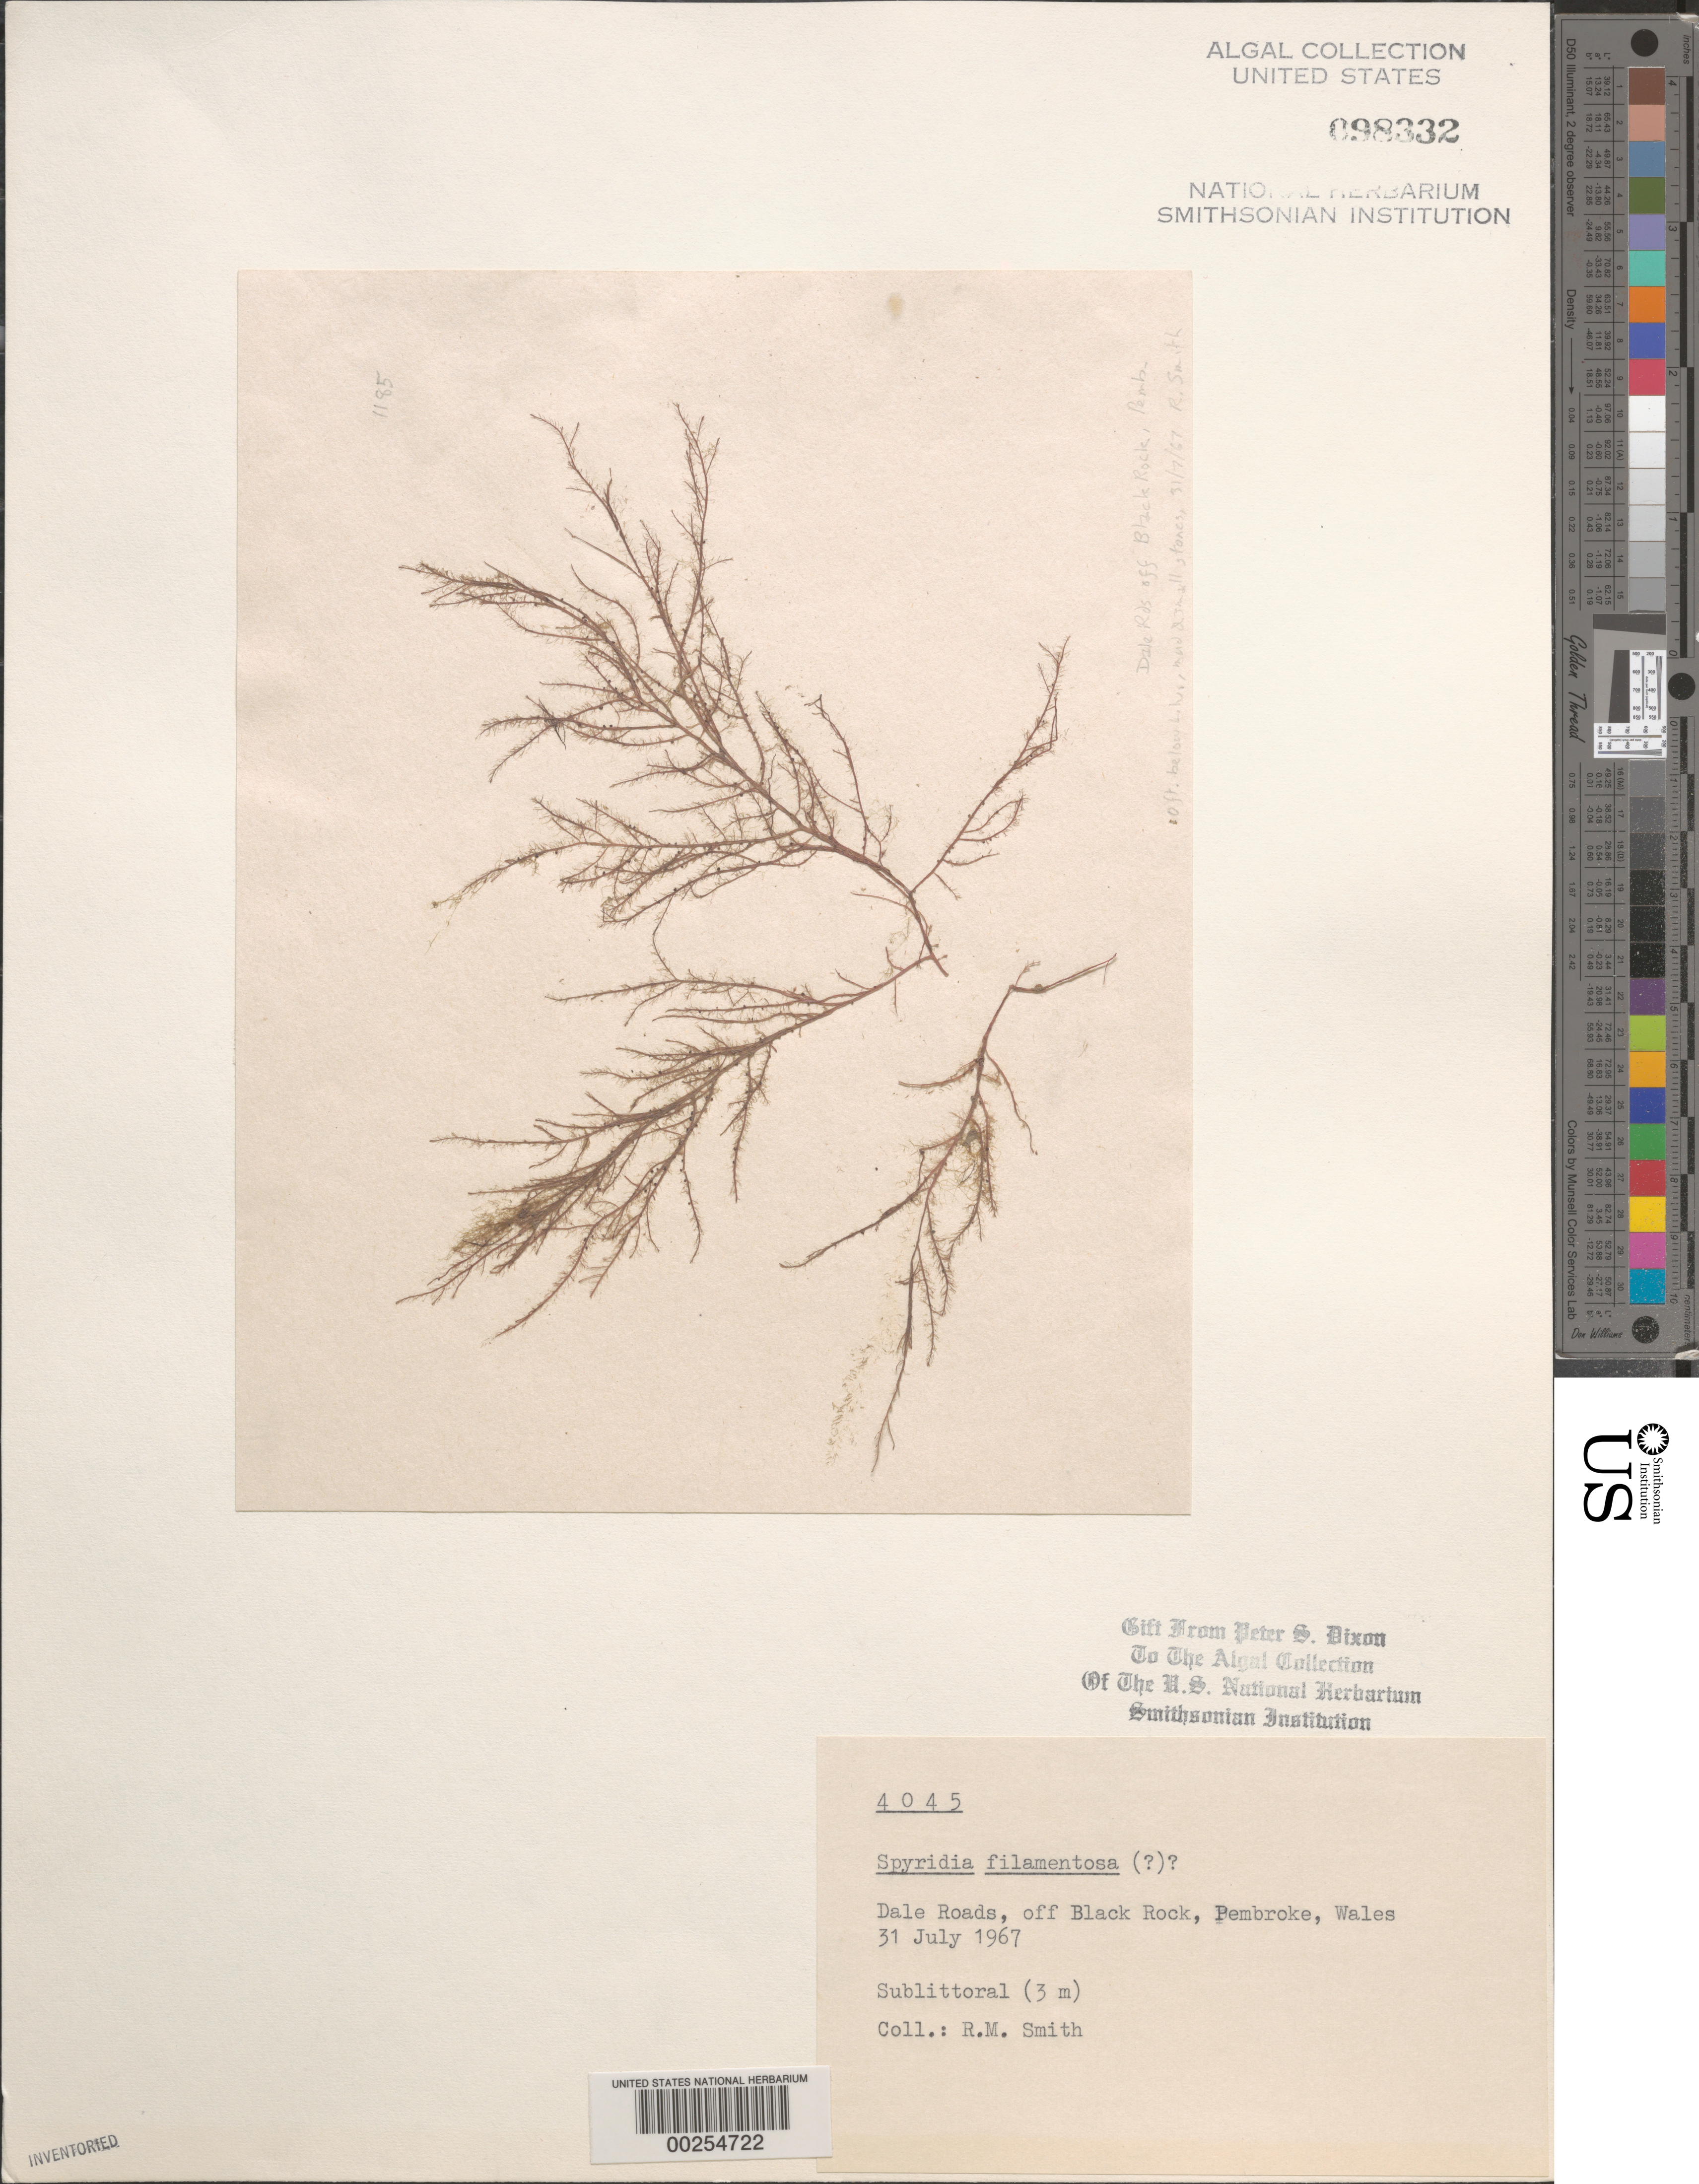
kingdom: Plantae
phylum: Rhodophyta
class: Florideophyceae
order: Ceramiales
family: Spyridiaceae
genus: Spyridia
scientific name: Spyridia filamentosa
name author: (Wulfen) Harv.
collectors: R. M. Smith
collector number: PSD 4045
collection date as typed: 31 Jul 1967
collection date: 1967-07-31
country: United Kingdom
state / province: Wales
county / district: Dyfed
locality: Dale Roads, off Black Rock, Pembroke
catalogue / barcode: US 98332